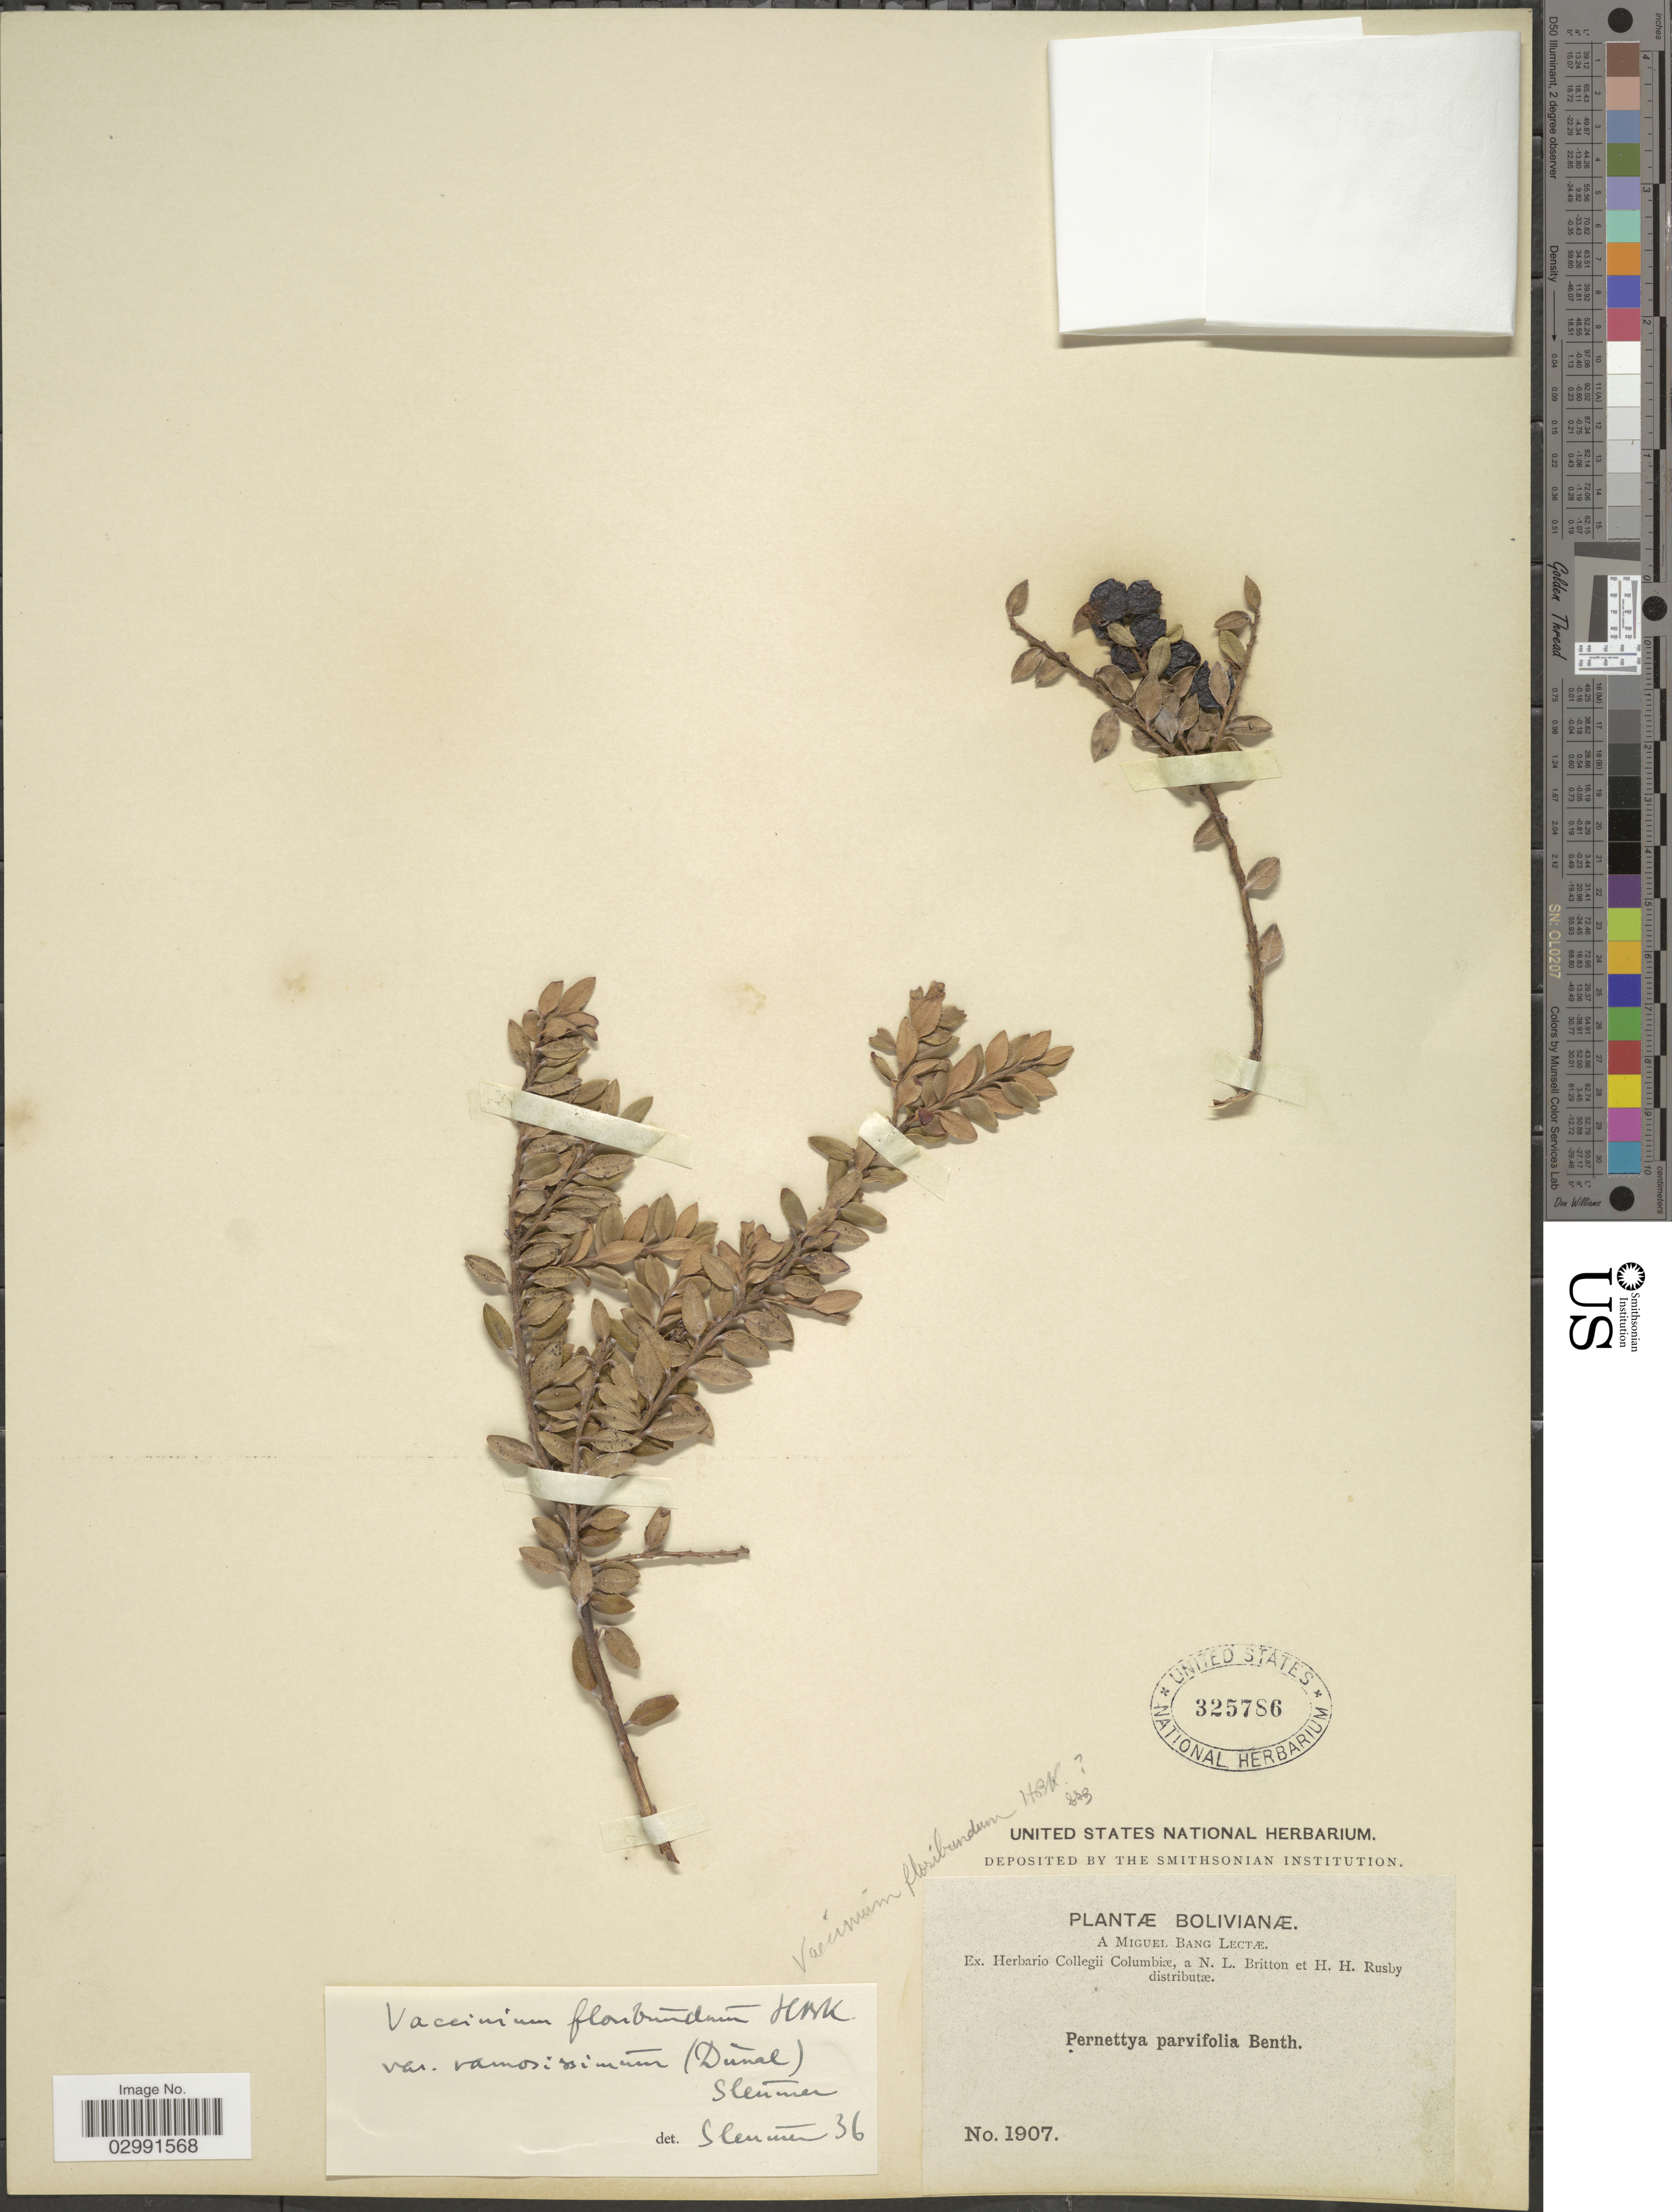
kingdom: Plantae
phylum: Tracheophyta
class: Magnoliopsida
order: Ericales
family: Ericaceae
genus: Vaccinium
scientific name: Vaccinium floribundum var. ramosissimum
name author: Kunth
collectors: M. Bang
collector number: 1907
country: Bolivia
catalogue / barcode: US 325786